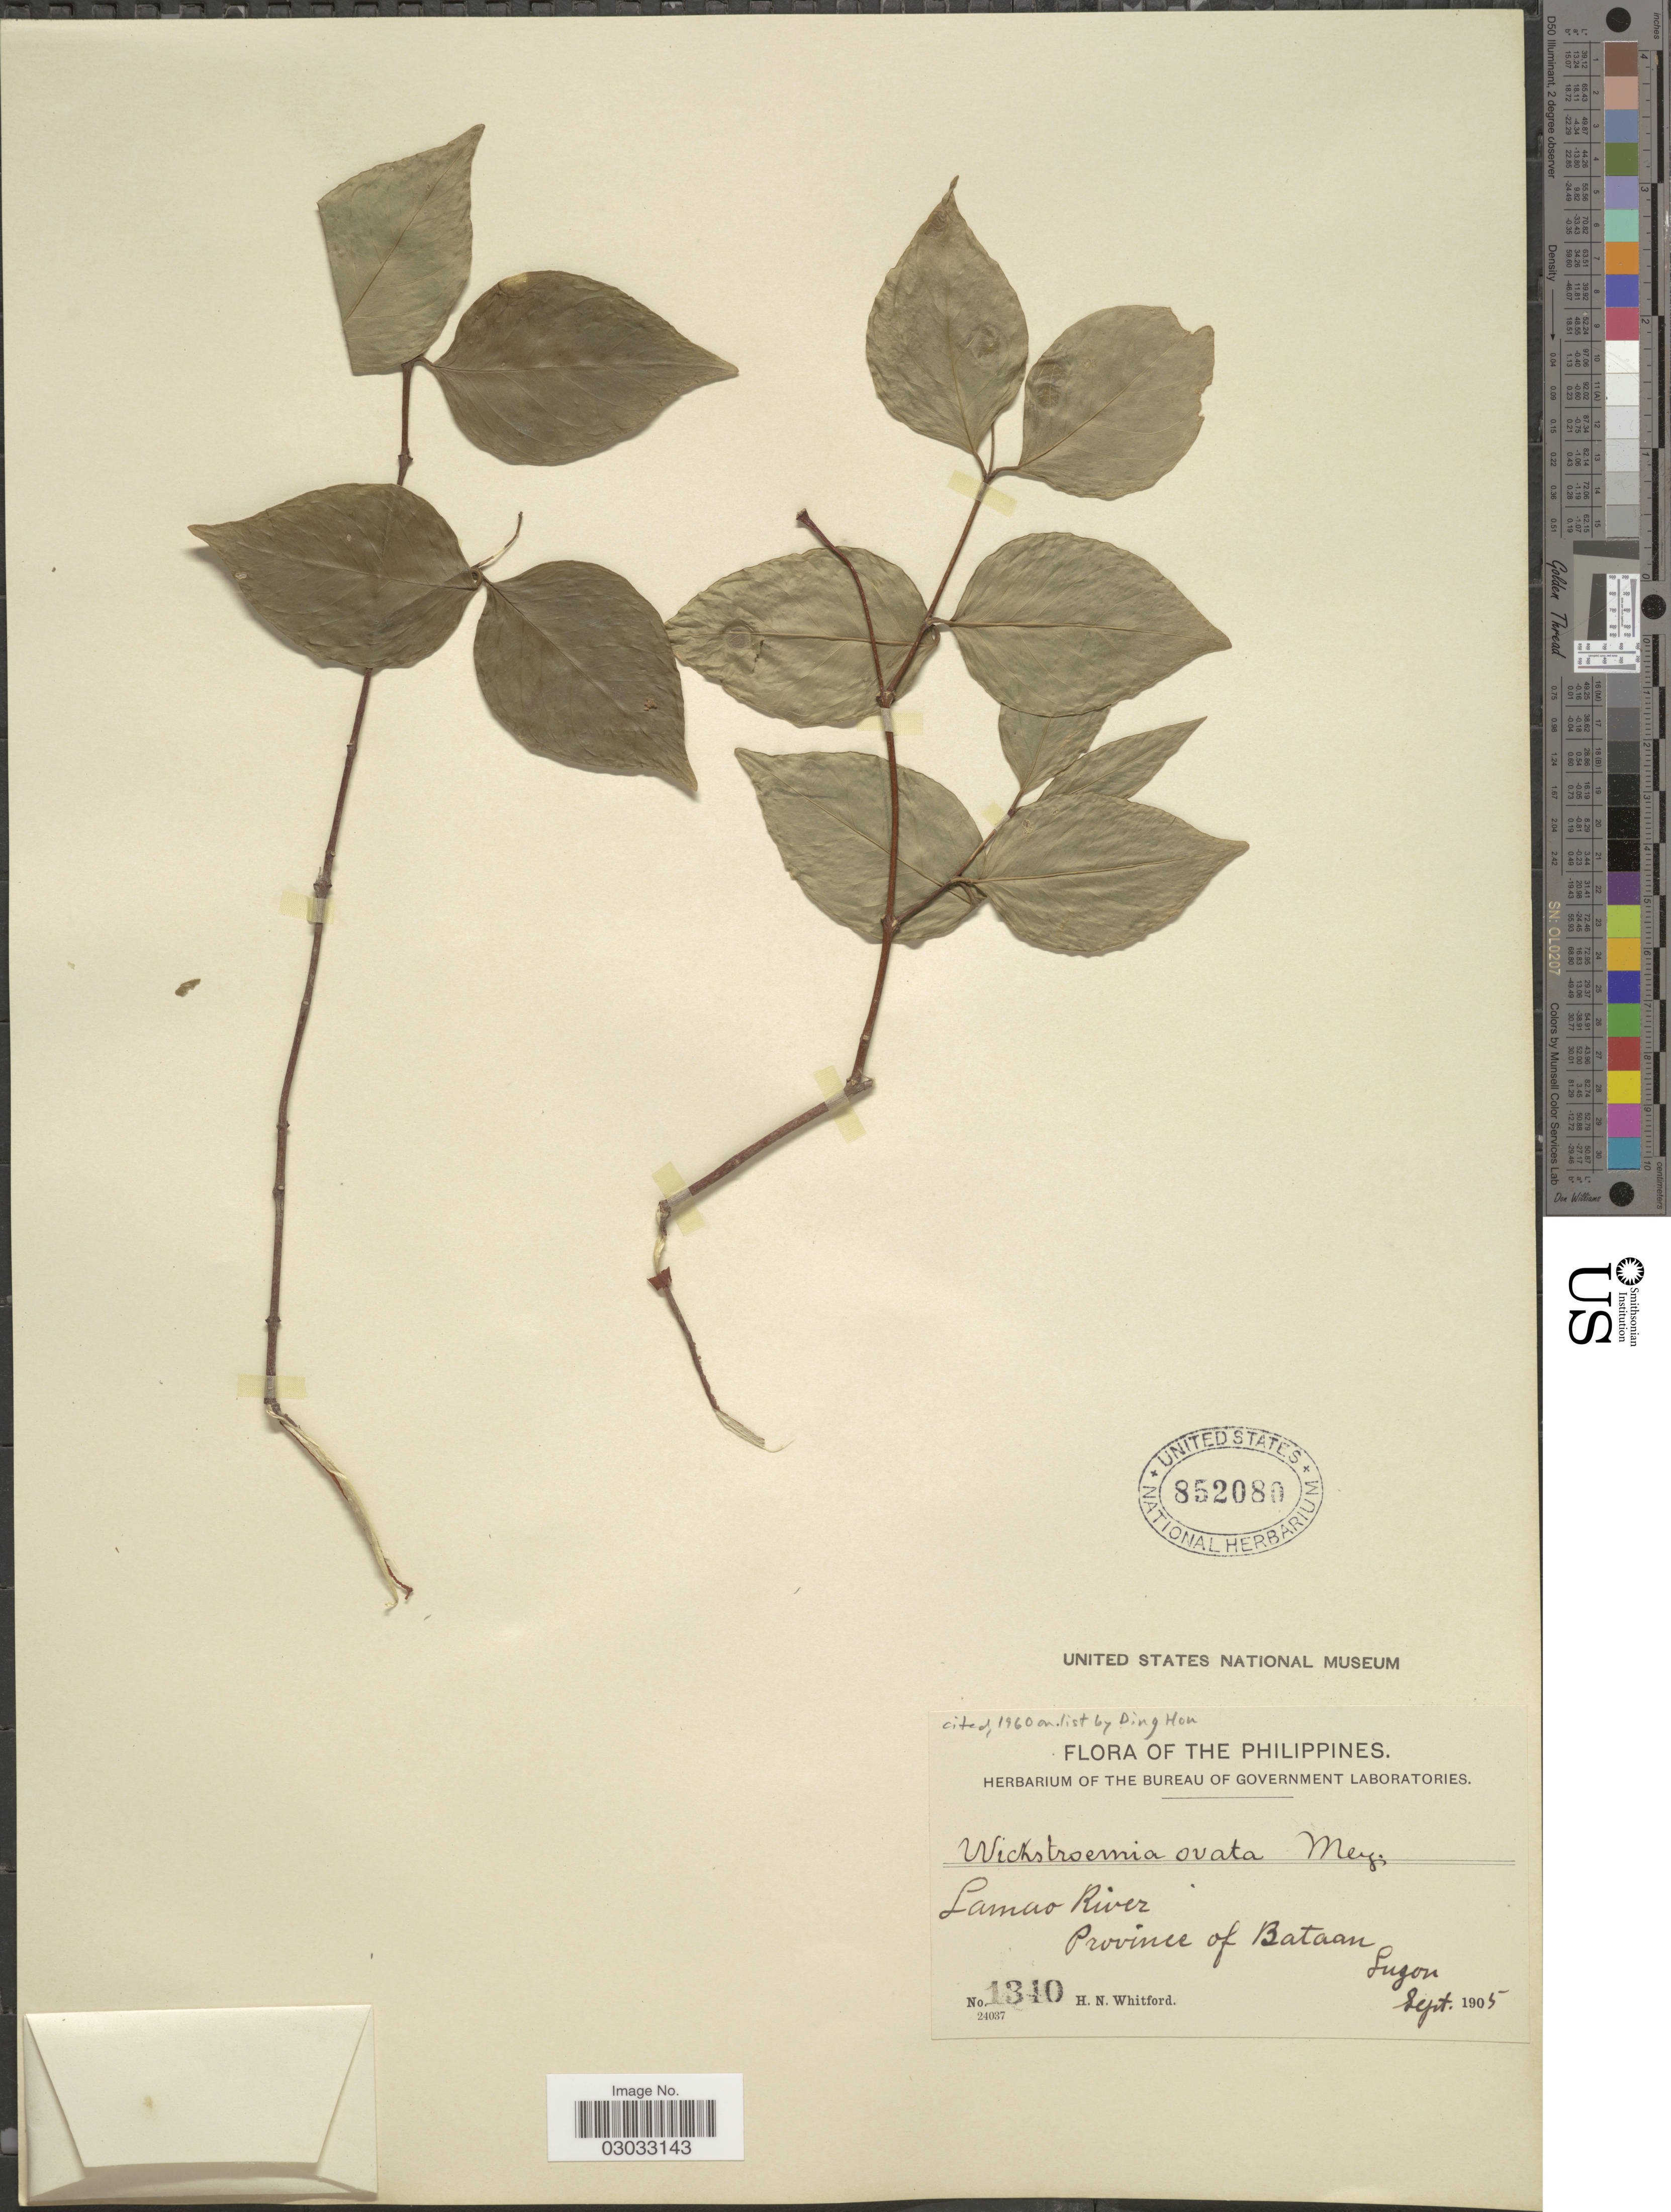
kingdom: Plantae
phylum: Tracheophyta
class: Magnoliopsida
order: Malvales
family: Thymelaeaceae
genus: Wikstroemia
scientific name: Wikstroemia ovata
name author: C.A. Mey.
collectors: H. N. Whitford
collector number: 1340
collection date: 1905-09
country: Philippines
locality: Lamao River, Province of Bataan, Luzon.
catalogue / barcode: US 852080